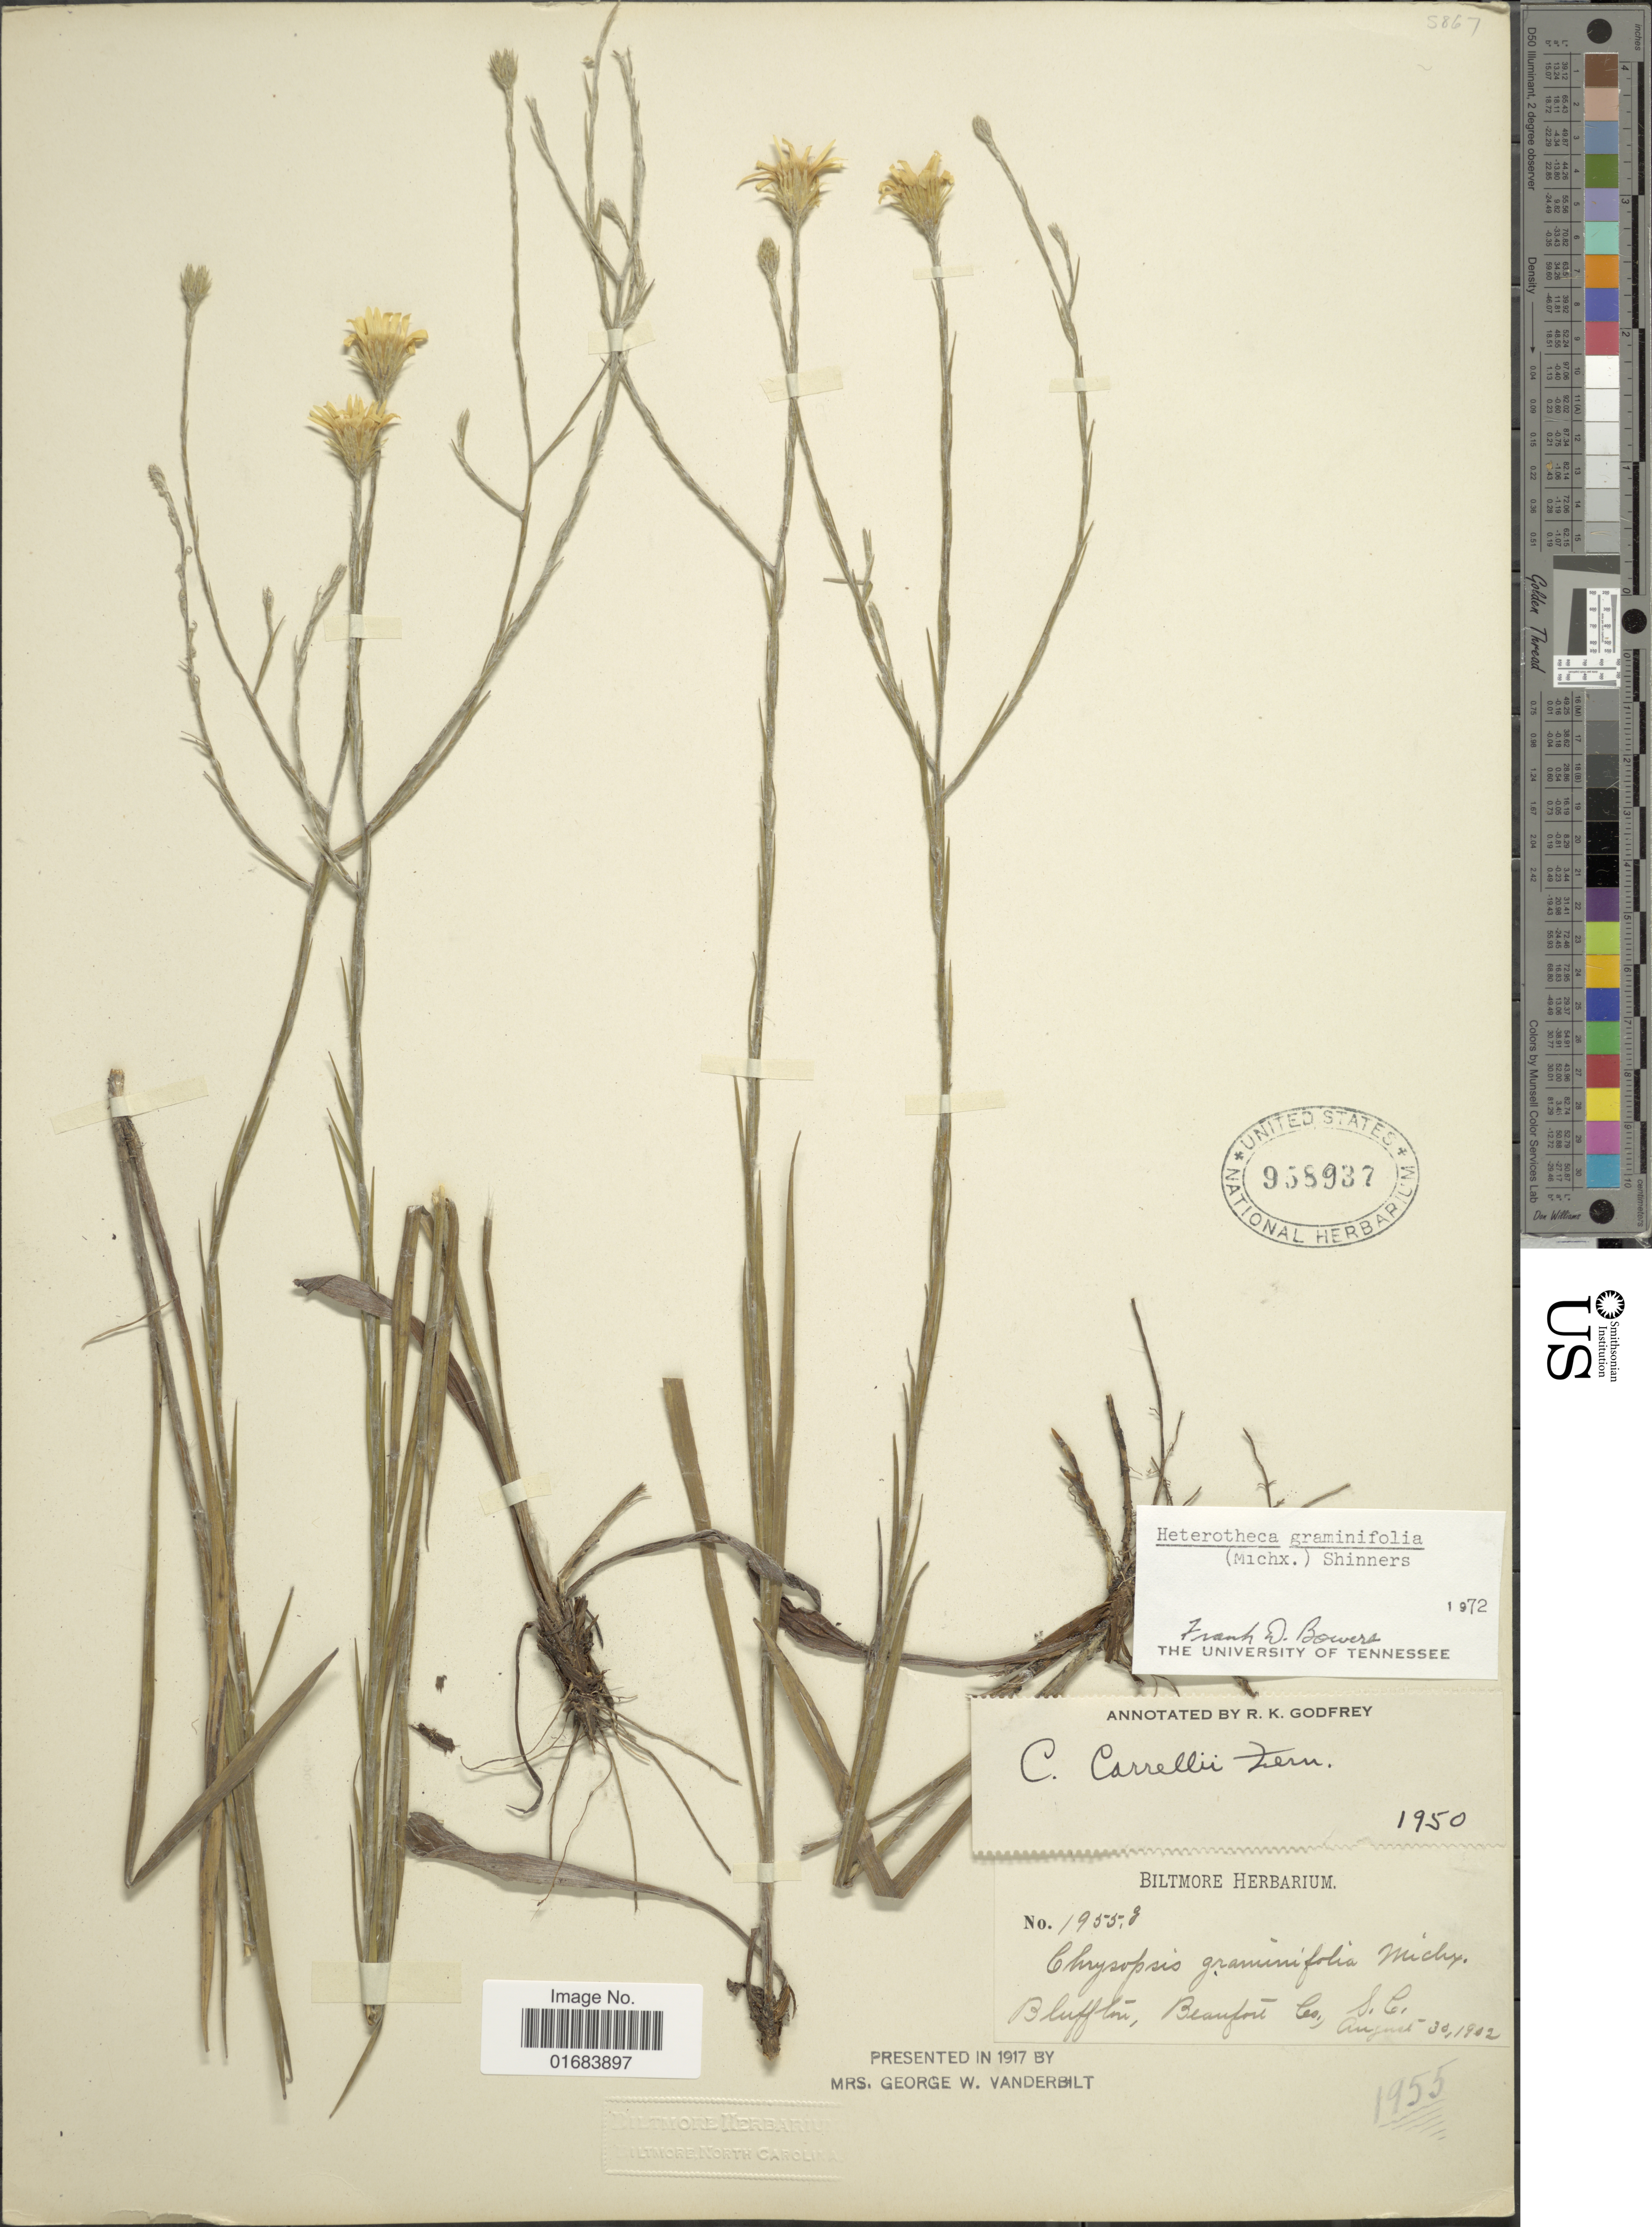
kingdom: Plantae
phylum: Tracheophyta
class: Magnoliopsida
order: Asterales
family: Asteraceae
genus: Pityopsis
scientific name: Pityopsis graminifolia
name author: (Michx.) Nutt.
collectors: ex herb. Biltmore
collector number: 1955g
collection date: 1902-08-30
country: United States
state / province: South Carolina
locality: Bluffton, Beaufort Co.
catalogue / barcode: US 958937